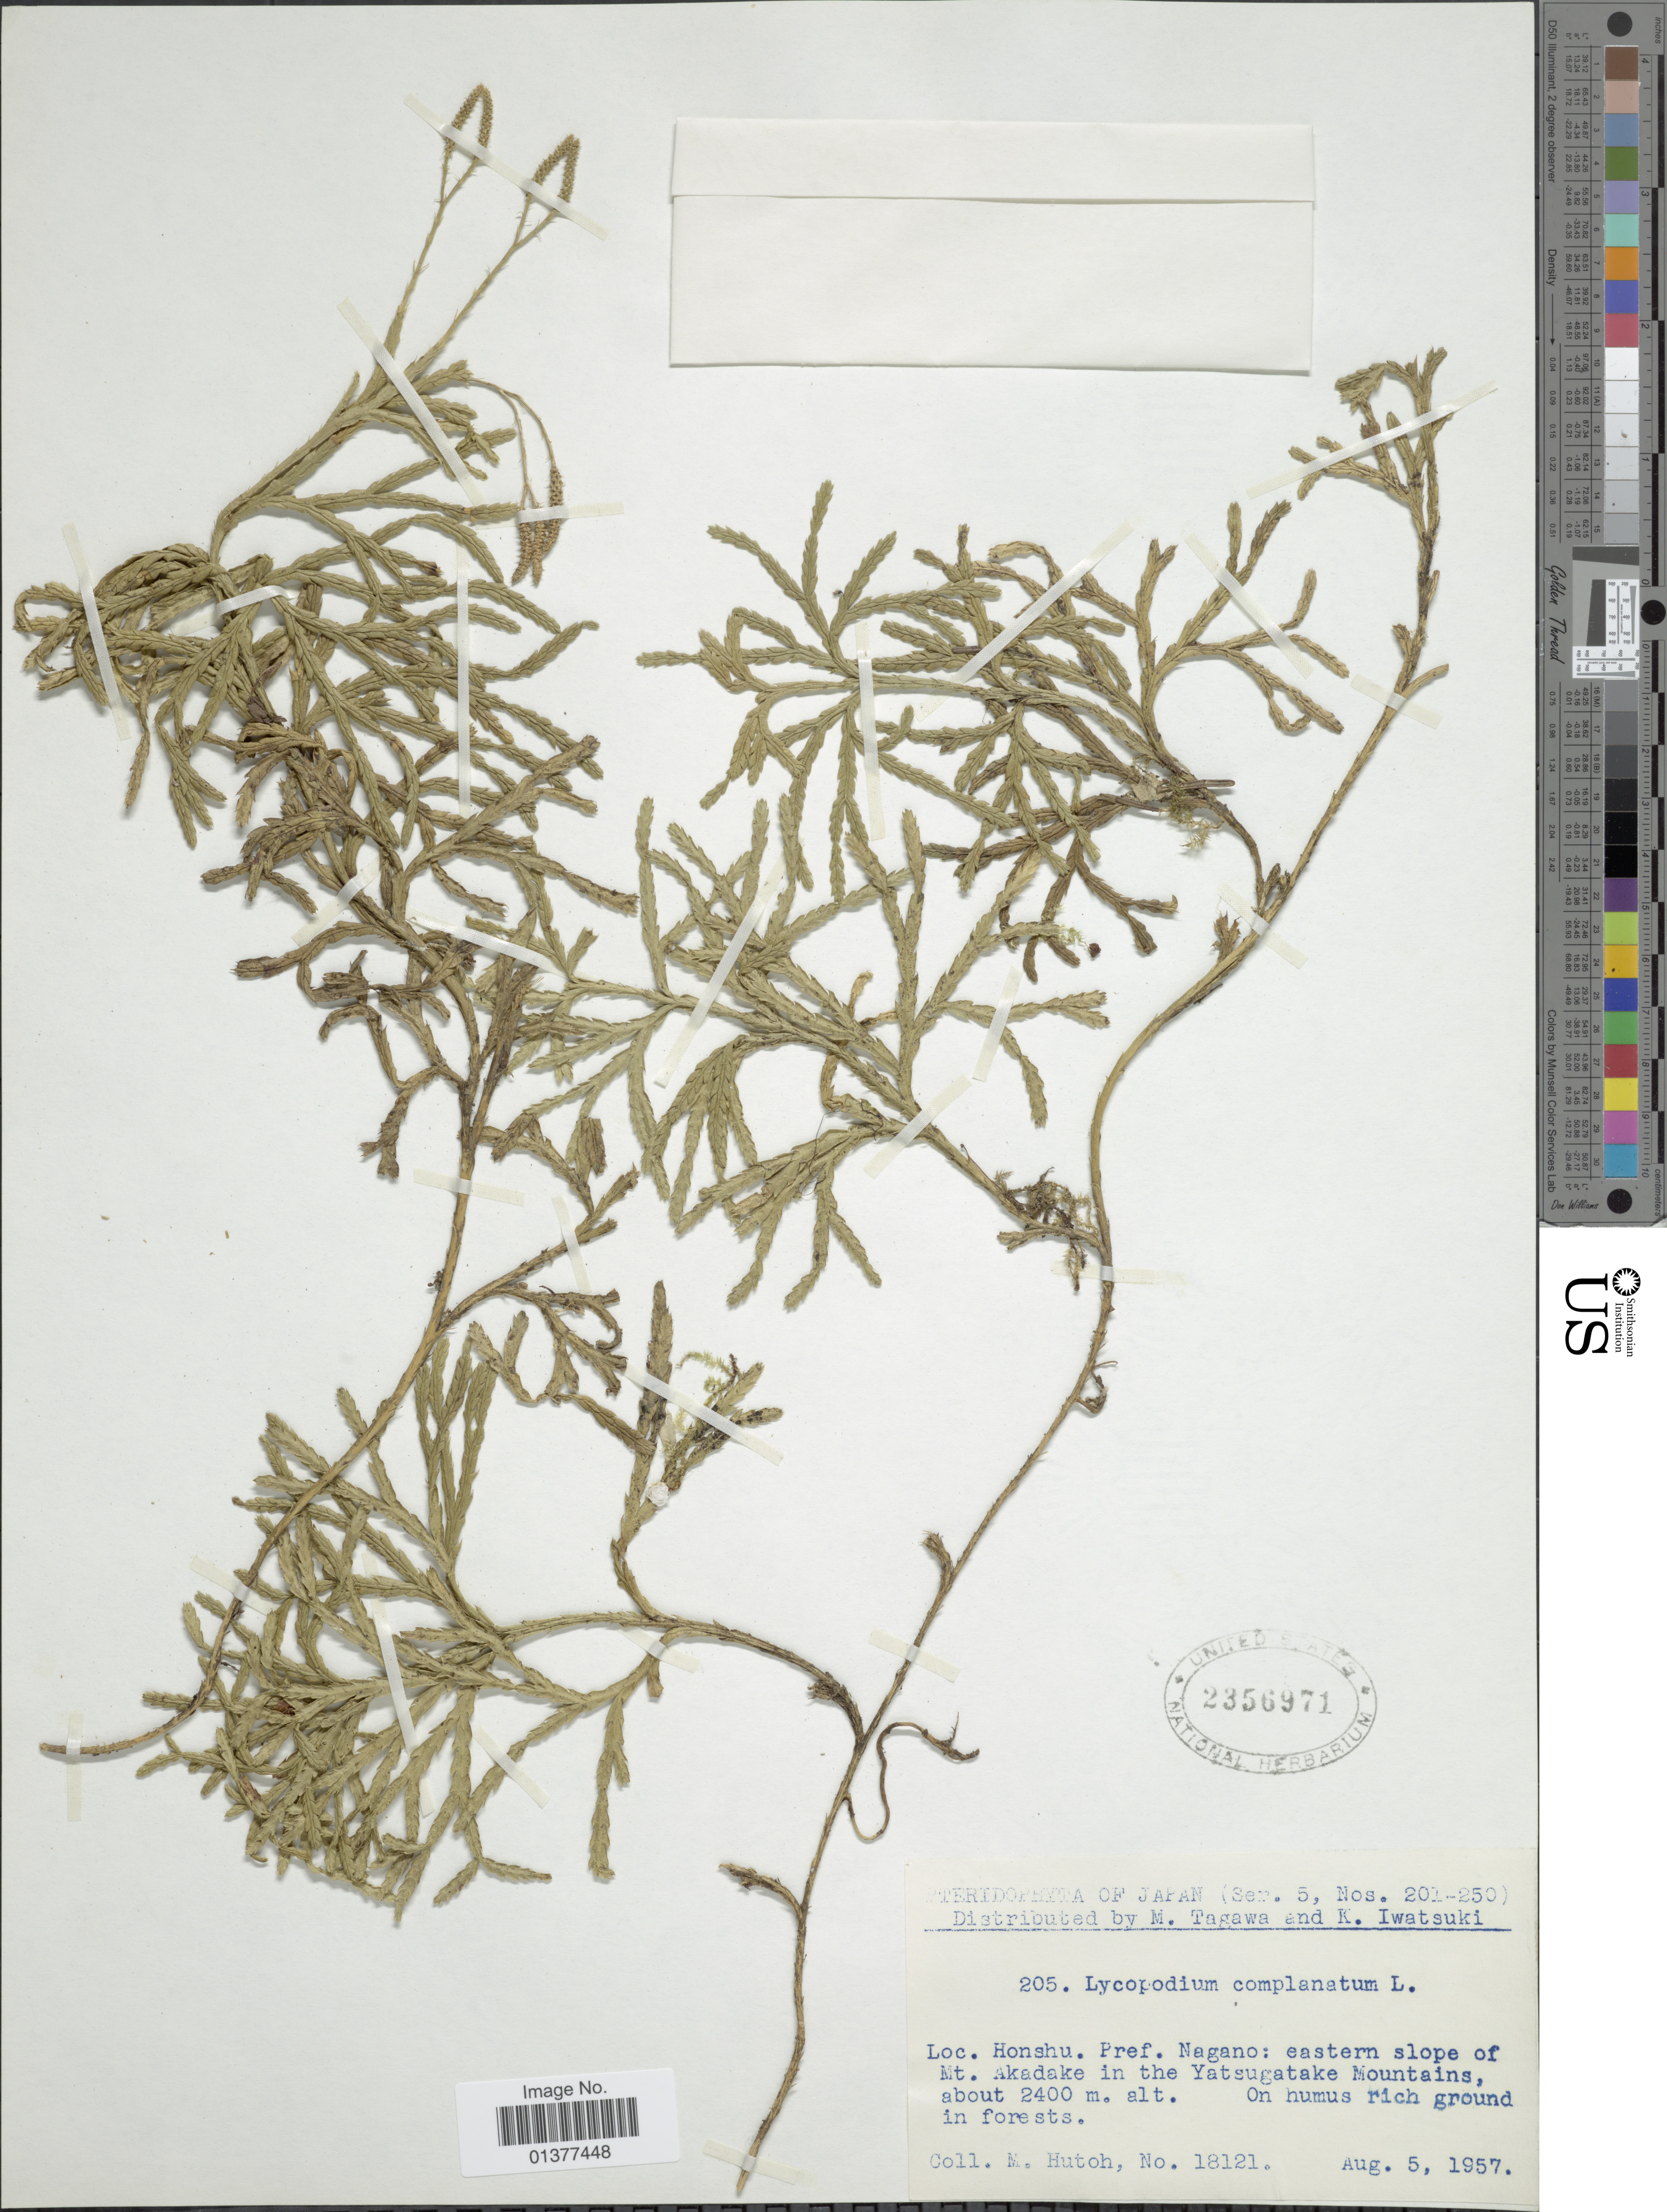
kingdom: Plantae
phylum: Tracheophyta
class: Lycopodiopsida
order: Lycopodiales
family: Lycopodiaceae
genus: Diphasiastrum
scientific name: Diphasiastrum complanatum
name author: (L.) Holub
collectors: K. Hutoh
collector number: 18121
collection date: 1957-08-05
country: Japan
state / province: Nagano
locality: Honshu. Eastern slope of Mt. Akadake in the Yatsugatake Mountains, on humus rich ground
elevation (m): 2400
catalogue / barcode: US 2356971